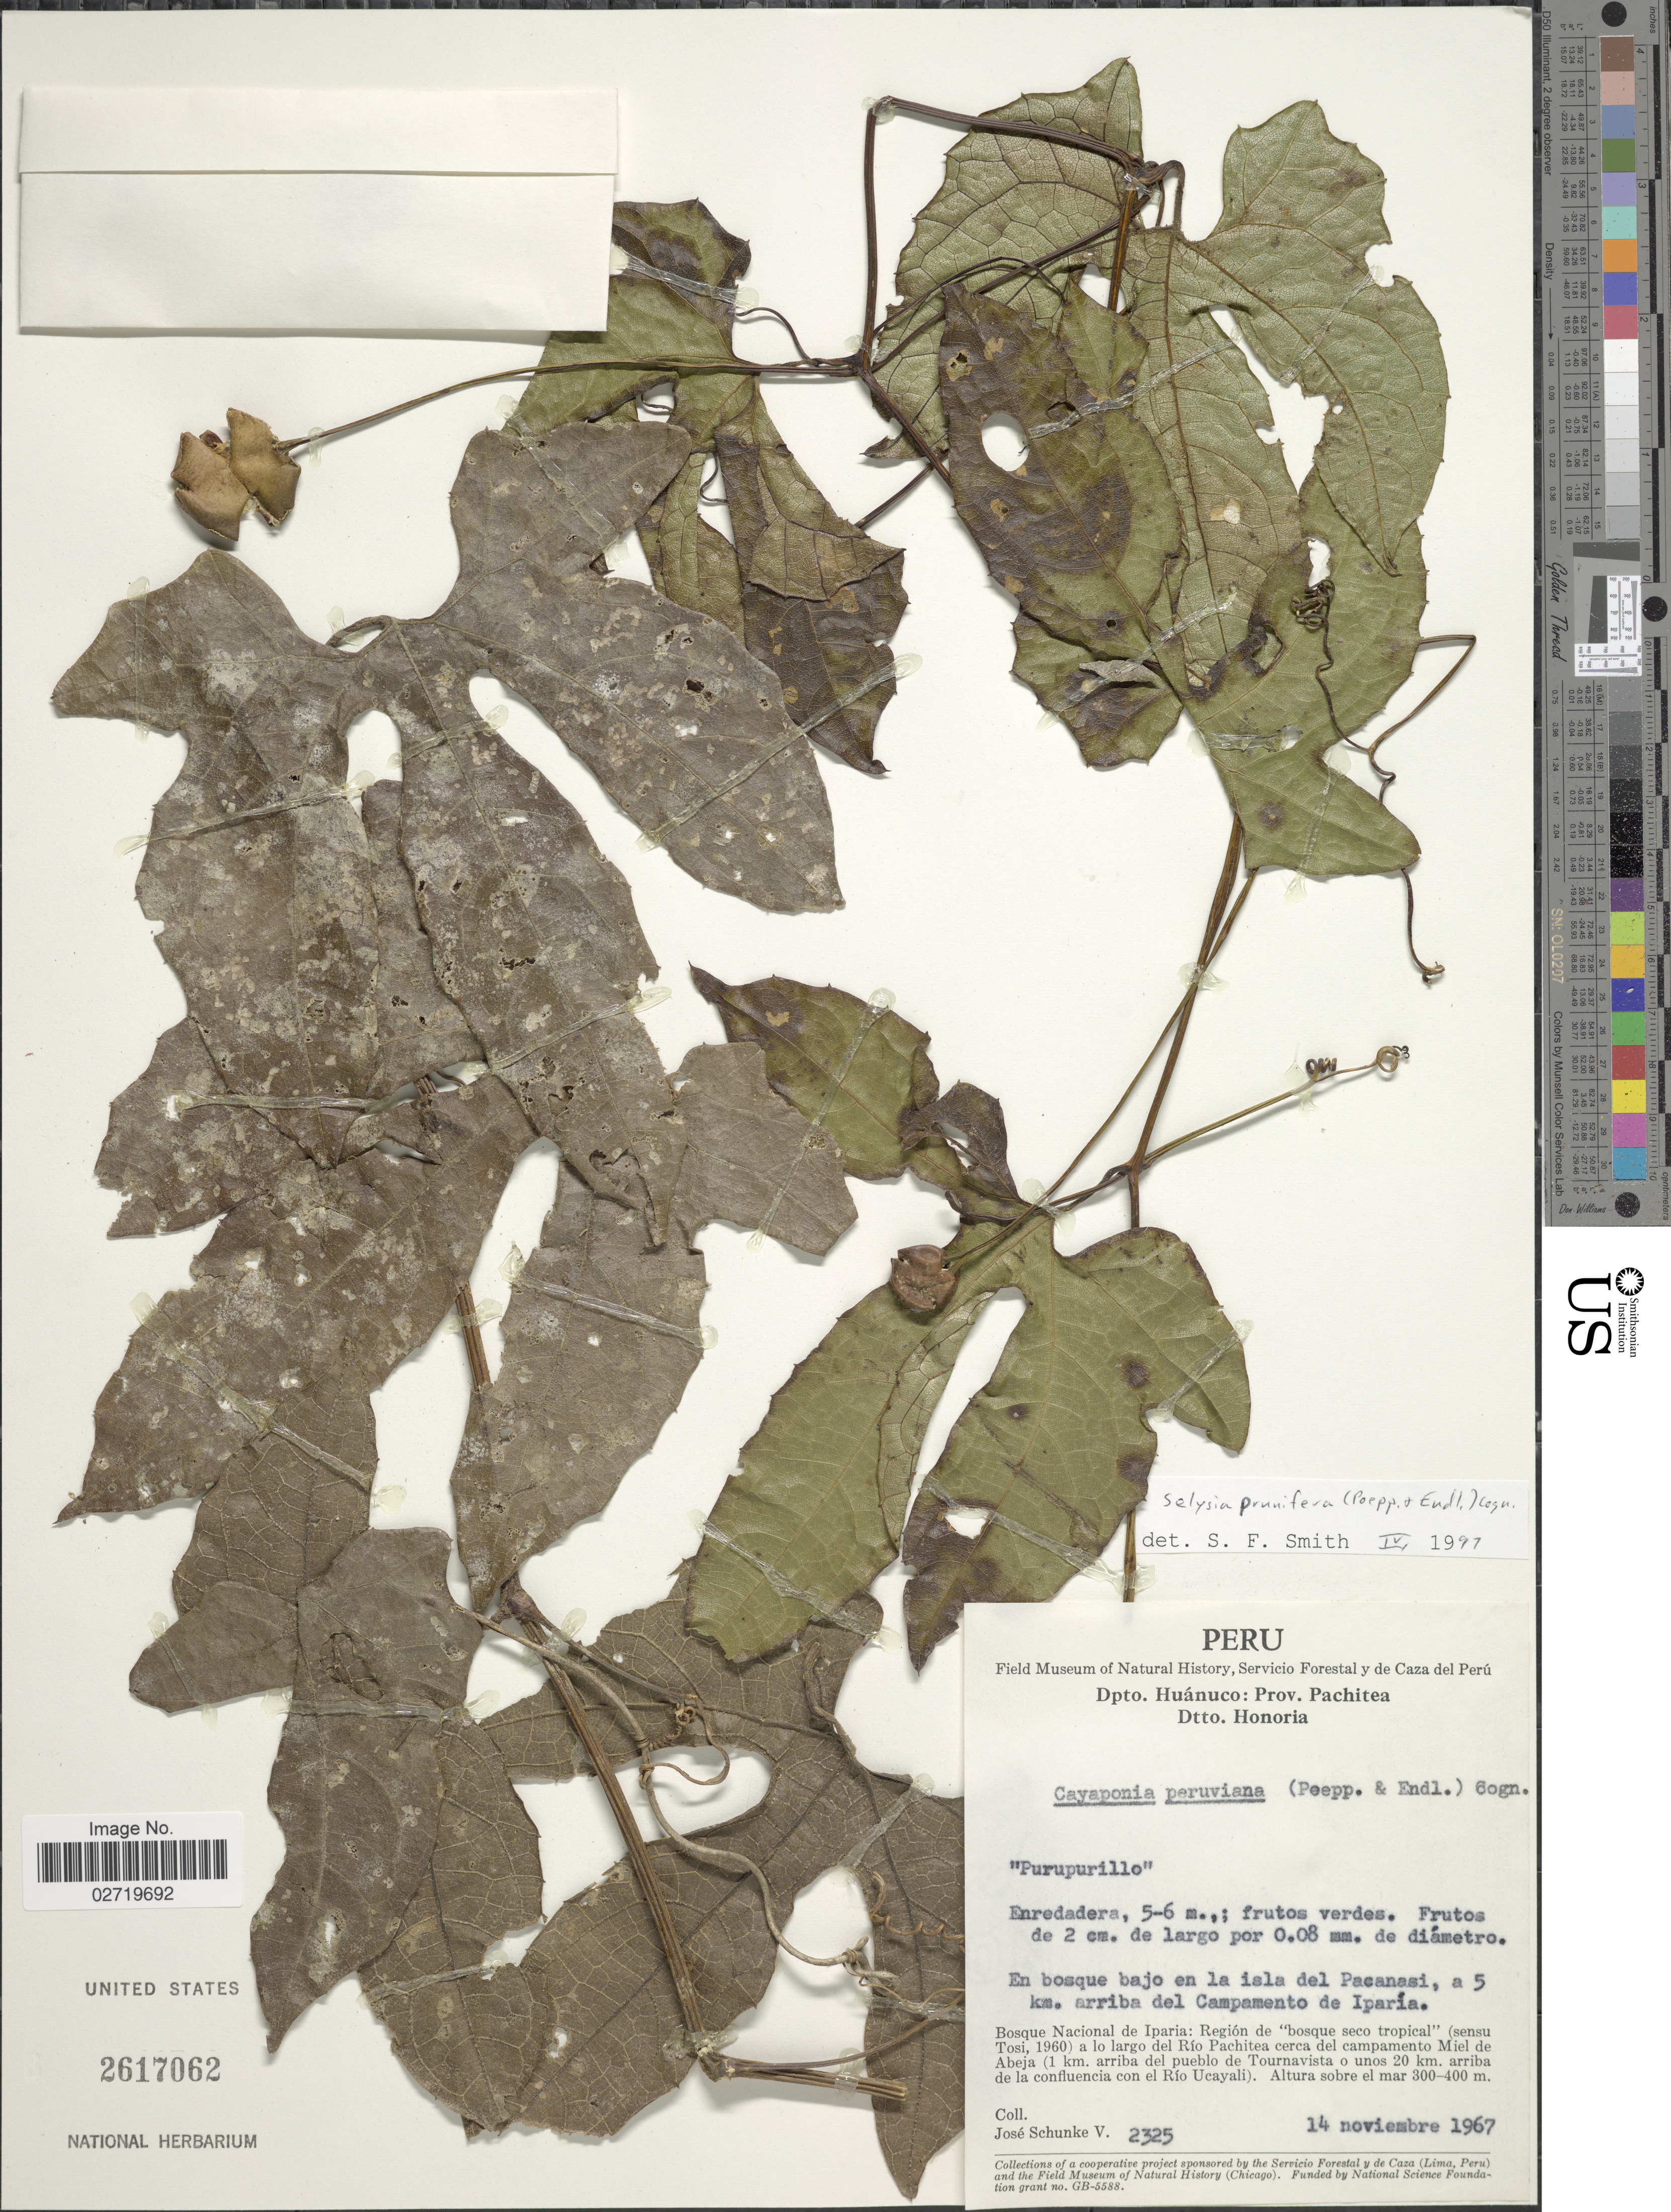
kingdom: Plantae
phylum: Tracheophyta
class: Magnoliopsida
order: Cucurbitales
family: Cucurbitaceae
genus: Selysia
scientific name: Selysia prunifera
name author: (Poepp. & Endl.) Cogn.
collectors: J. Schunke Vigo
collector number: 2325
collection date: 1967-11-14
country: Peru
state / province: Huánuco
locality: Dpto. Huánuco: Prov. Pachitea. Dtto. Honoria. En bosque bajo en la isla del Pacanasi, a 5 km. arriba del Campamento de Iparía. Bosque Nacional de Iparia: Región de "bosque seco tropical"a lo largo del Río Pachitea cerca del campamento Miel de Abeja (1 km. arriba del pueblo de Tournavista o unos 20 km. arriba de la confluencia con el Río Ucayali).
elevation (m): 300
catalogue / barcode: US 2617062